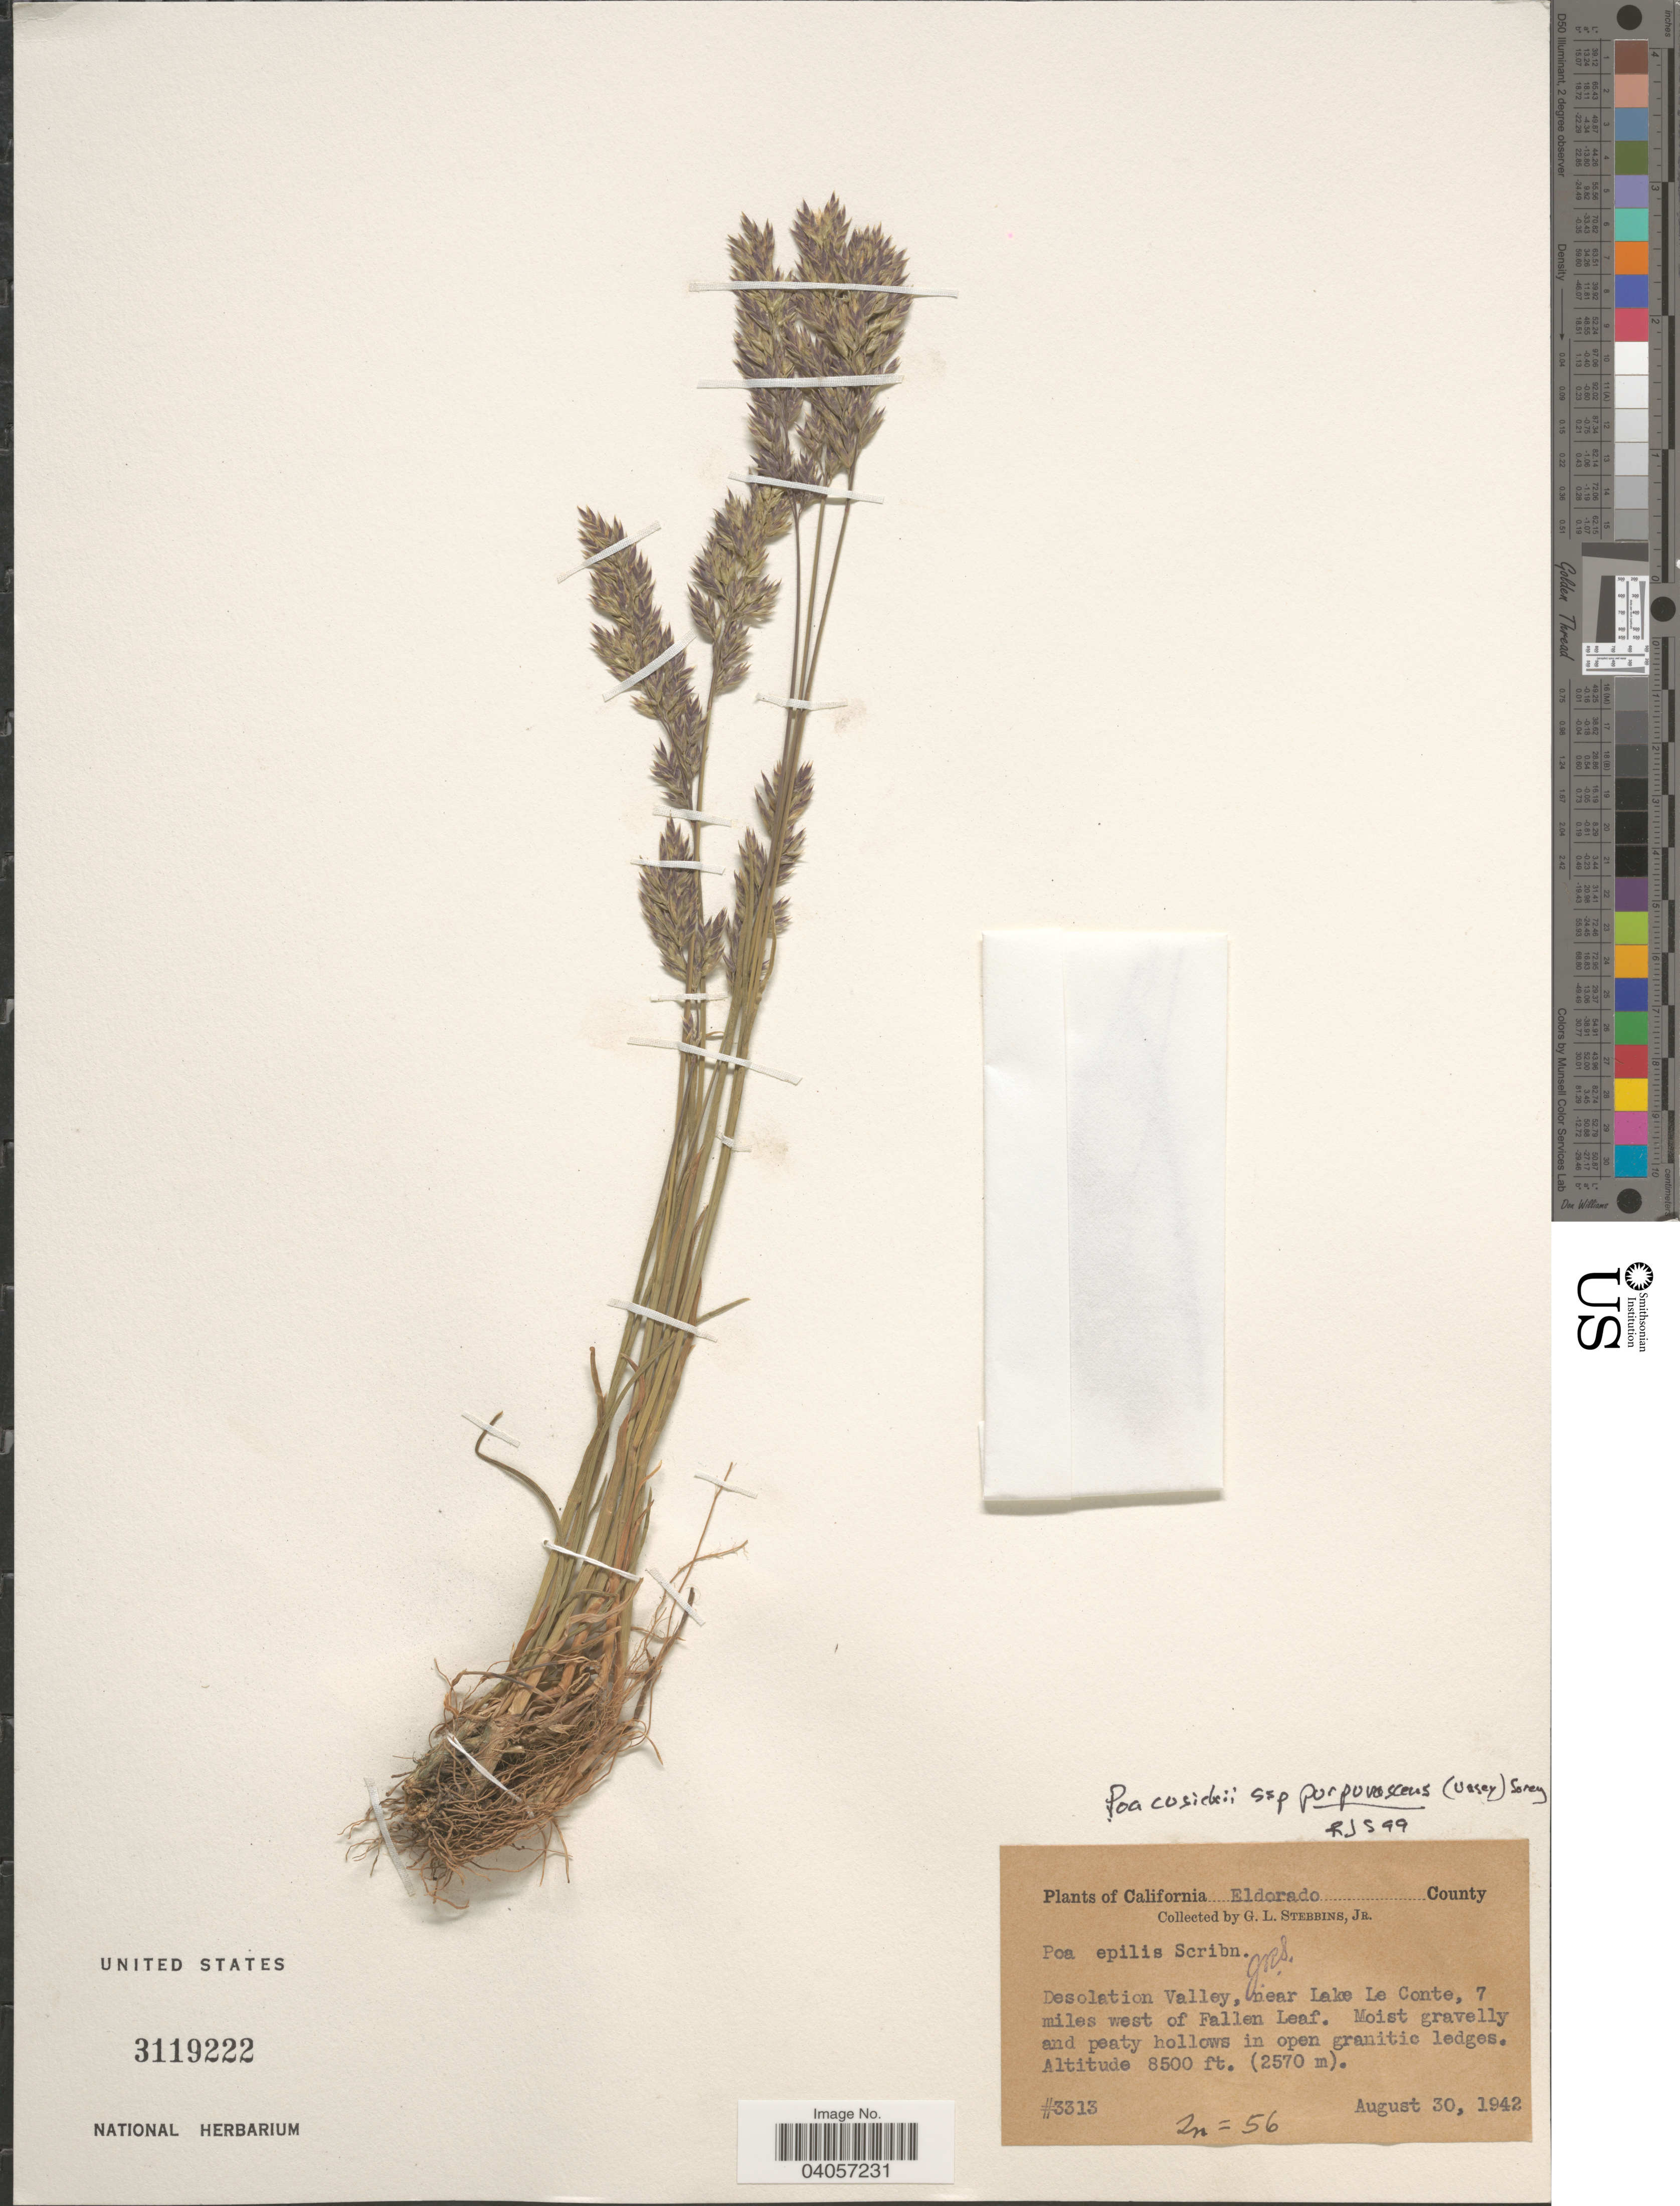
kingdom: Plantae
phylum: Tracheophyta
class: Liliopsida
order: Poales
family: Poaceae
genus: Poa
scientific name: Poa cusickii subsp. purpurascens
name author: (Vasey) Soreng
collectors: G. L. Stebbins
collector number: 3313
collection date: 1942-08-30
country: United States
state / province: California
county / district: El Dorado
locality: Eldorado County. Desolation Valley, near Lake Le Conte, 7 miles west of Fallen Leaf.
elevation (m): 2591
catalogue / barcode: US 3119222